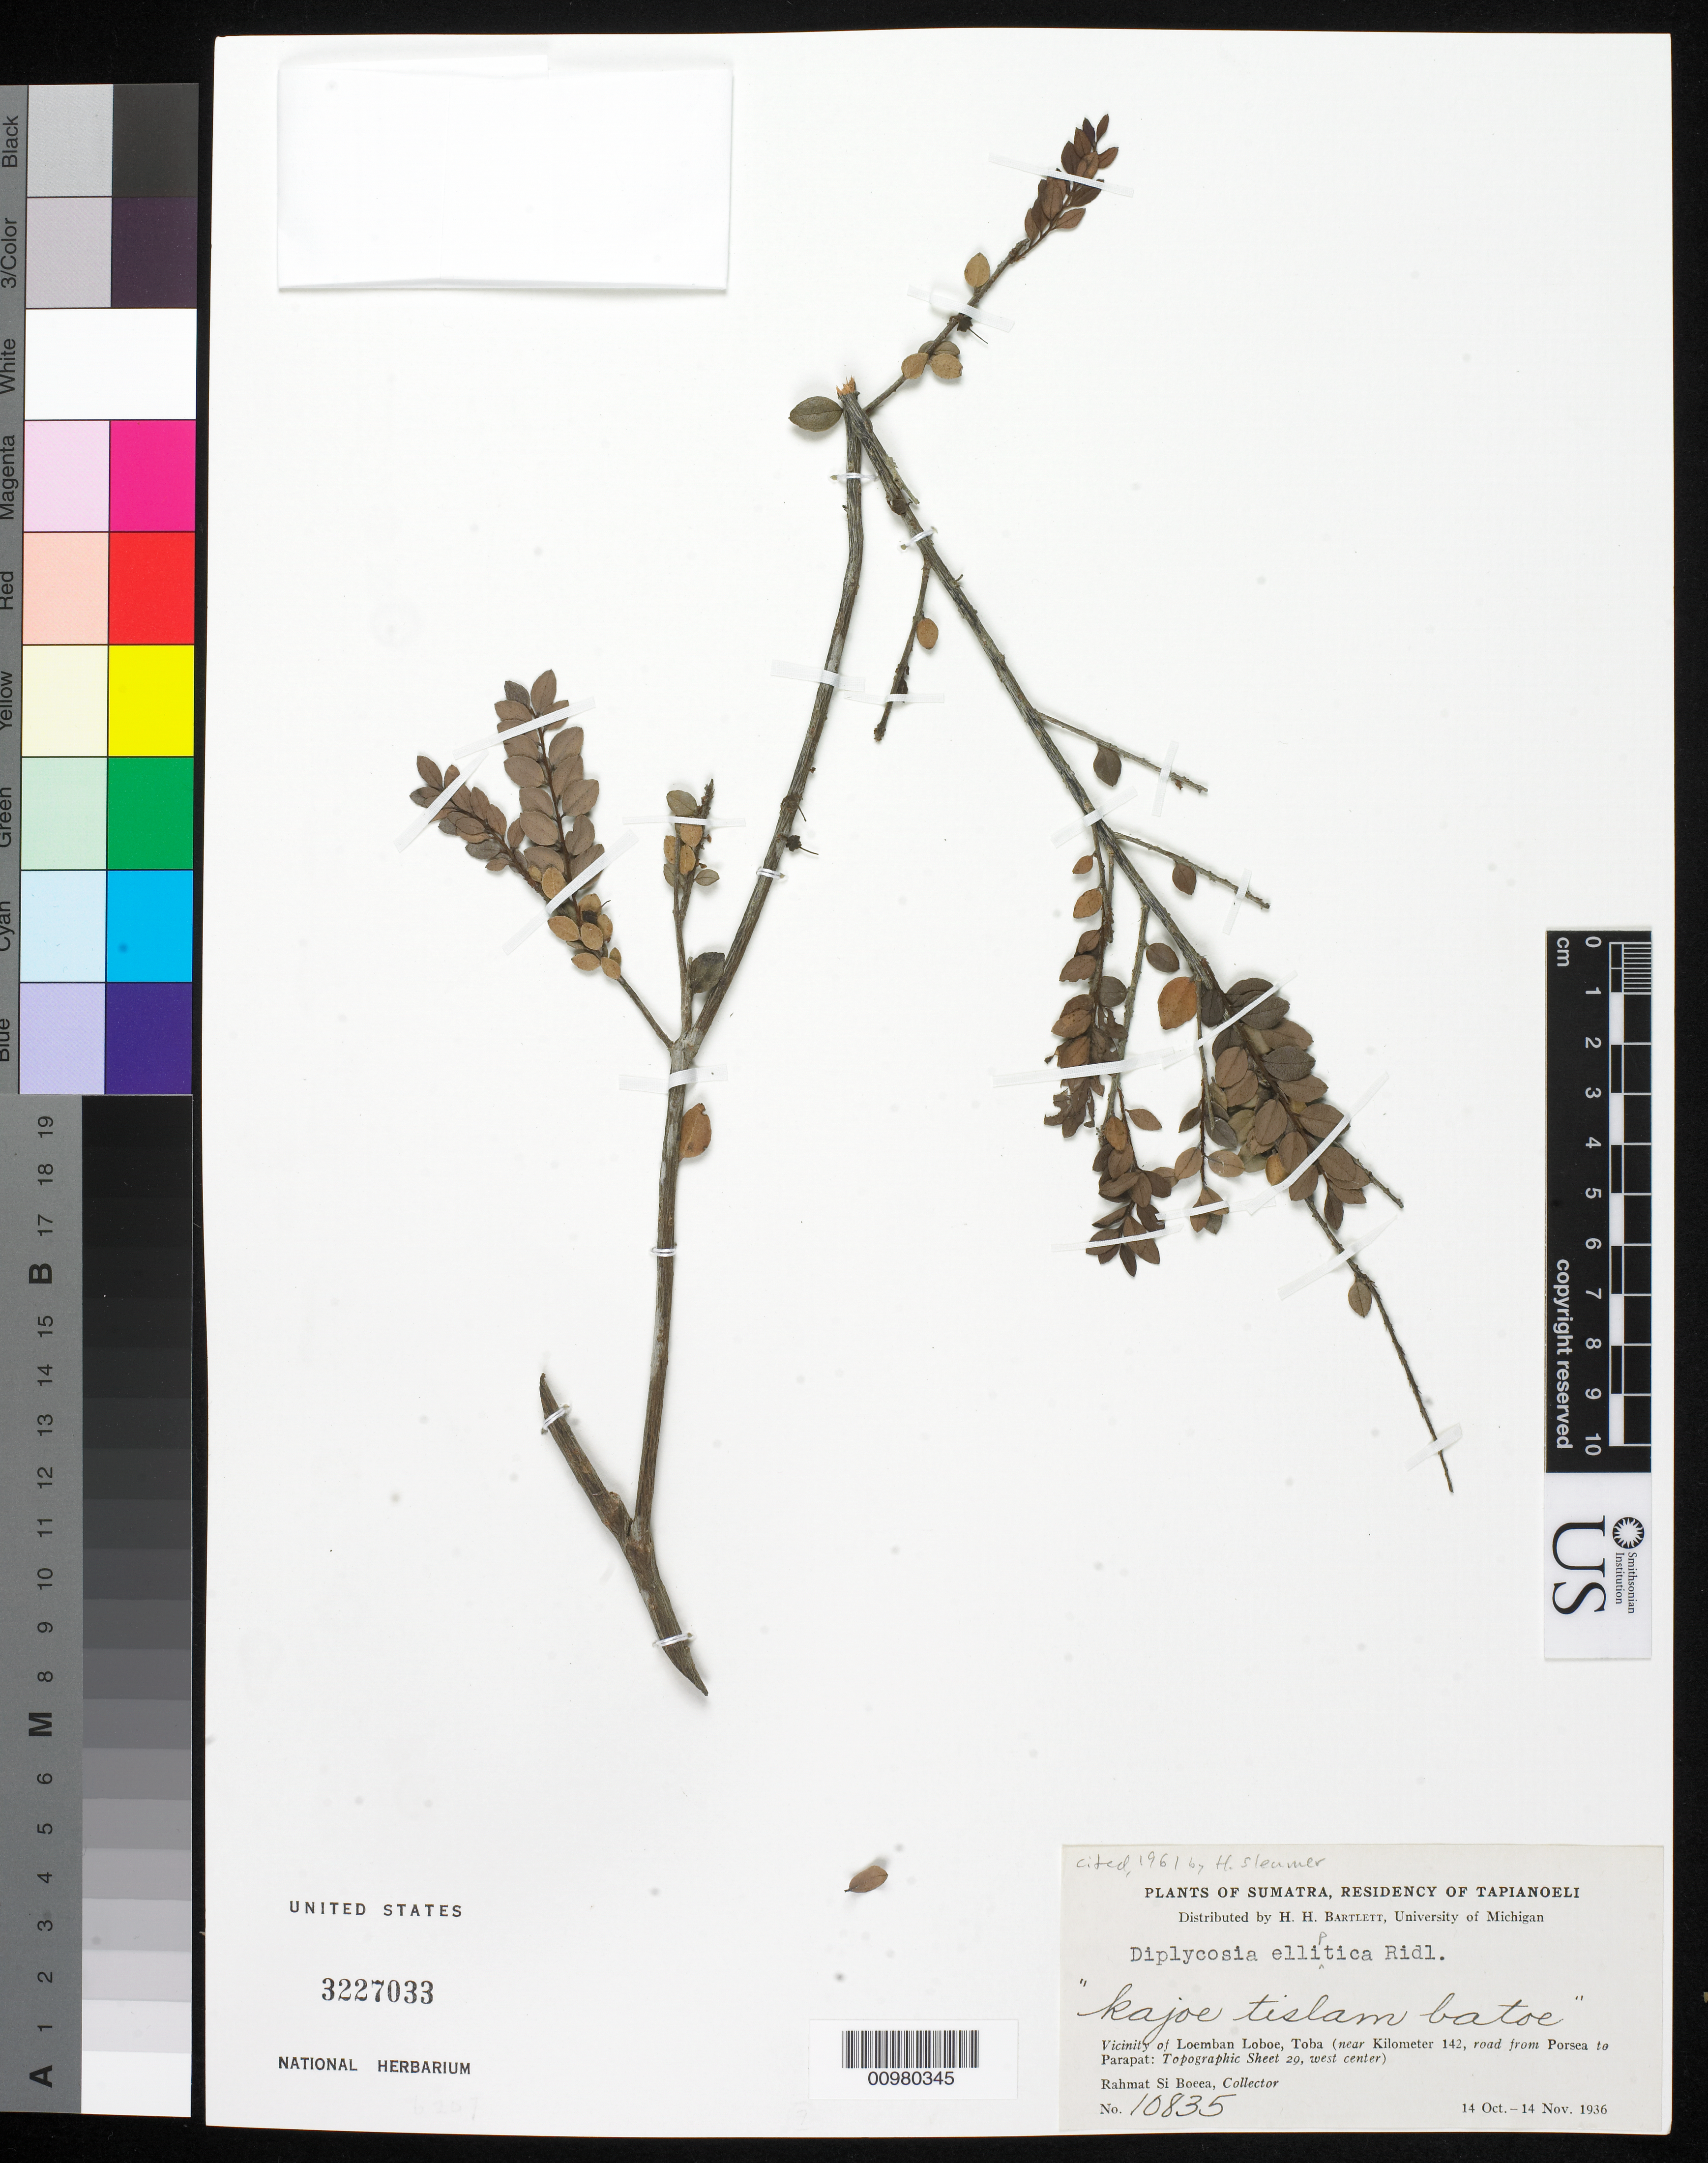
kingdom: Plantae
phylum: Tracheophyta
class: Magnoliopsida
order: Ericales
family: Ericaceae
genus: Diplycosia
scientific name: Diplycosia elliptica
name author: Ridl.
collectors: Rahmat Si Boeea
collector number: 10835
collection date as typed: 14 Oct 1936 to 14 Nov 1936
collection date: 1936-10-14/1936-11-14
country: Indonesia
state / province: Sumatra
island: Sumatra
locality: (East Coast) Vicinity of Loemban Loboe, Toba (near Kilometer 142, road from Porsea to Parapat).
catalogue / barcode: US 3227033